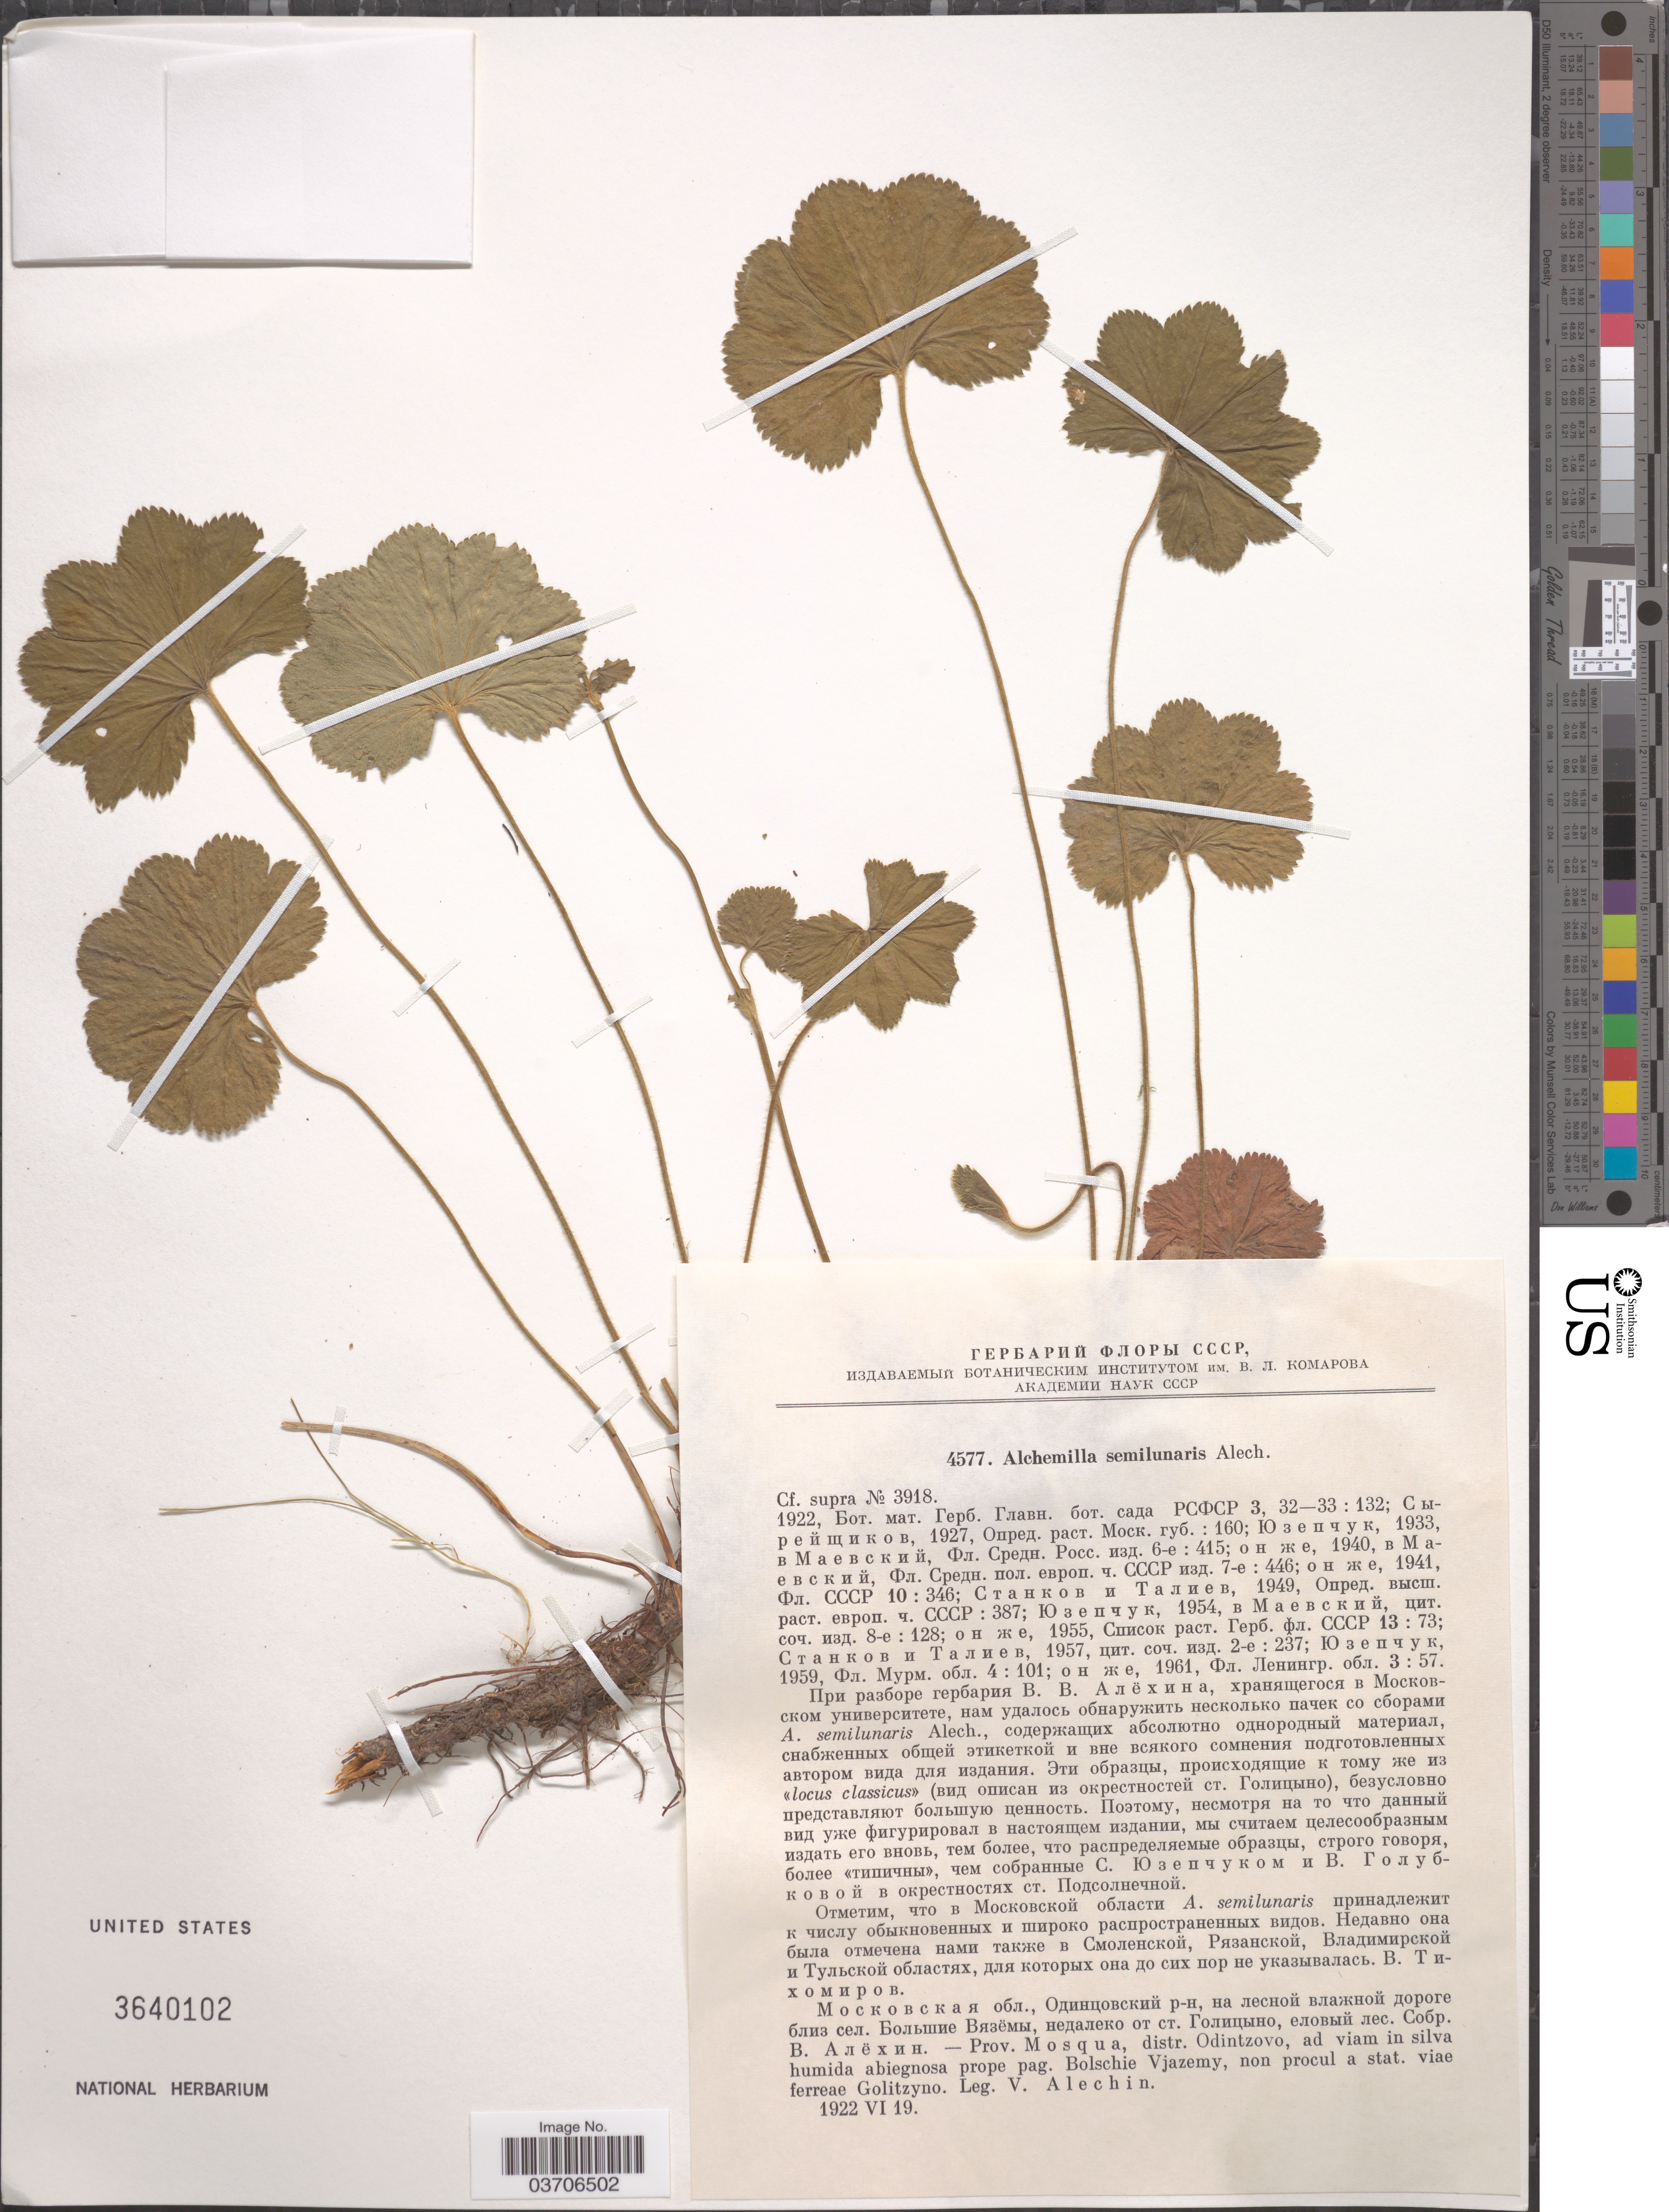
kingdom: Plantae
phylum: Tracheophyta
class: Magnoliopsida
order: Rosales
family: Rosaceae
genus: Alchemilla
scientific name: Alchemilla semilunaris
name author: Alechin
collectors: V. Alechin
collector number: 4577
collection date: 1922-06-19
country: Russian Federation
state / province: Moscow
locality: Prov. Mosqua, distr. Odintzovo, ad viam in silva humida abiegnosa prope pag. Bolschie Vjazemy, non procul a stat. viae ferreae Golitzyno.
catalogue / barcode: US 3640102